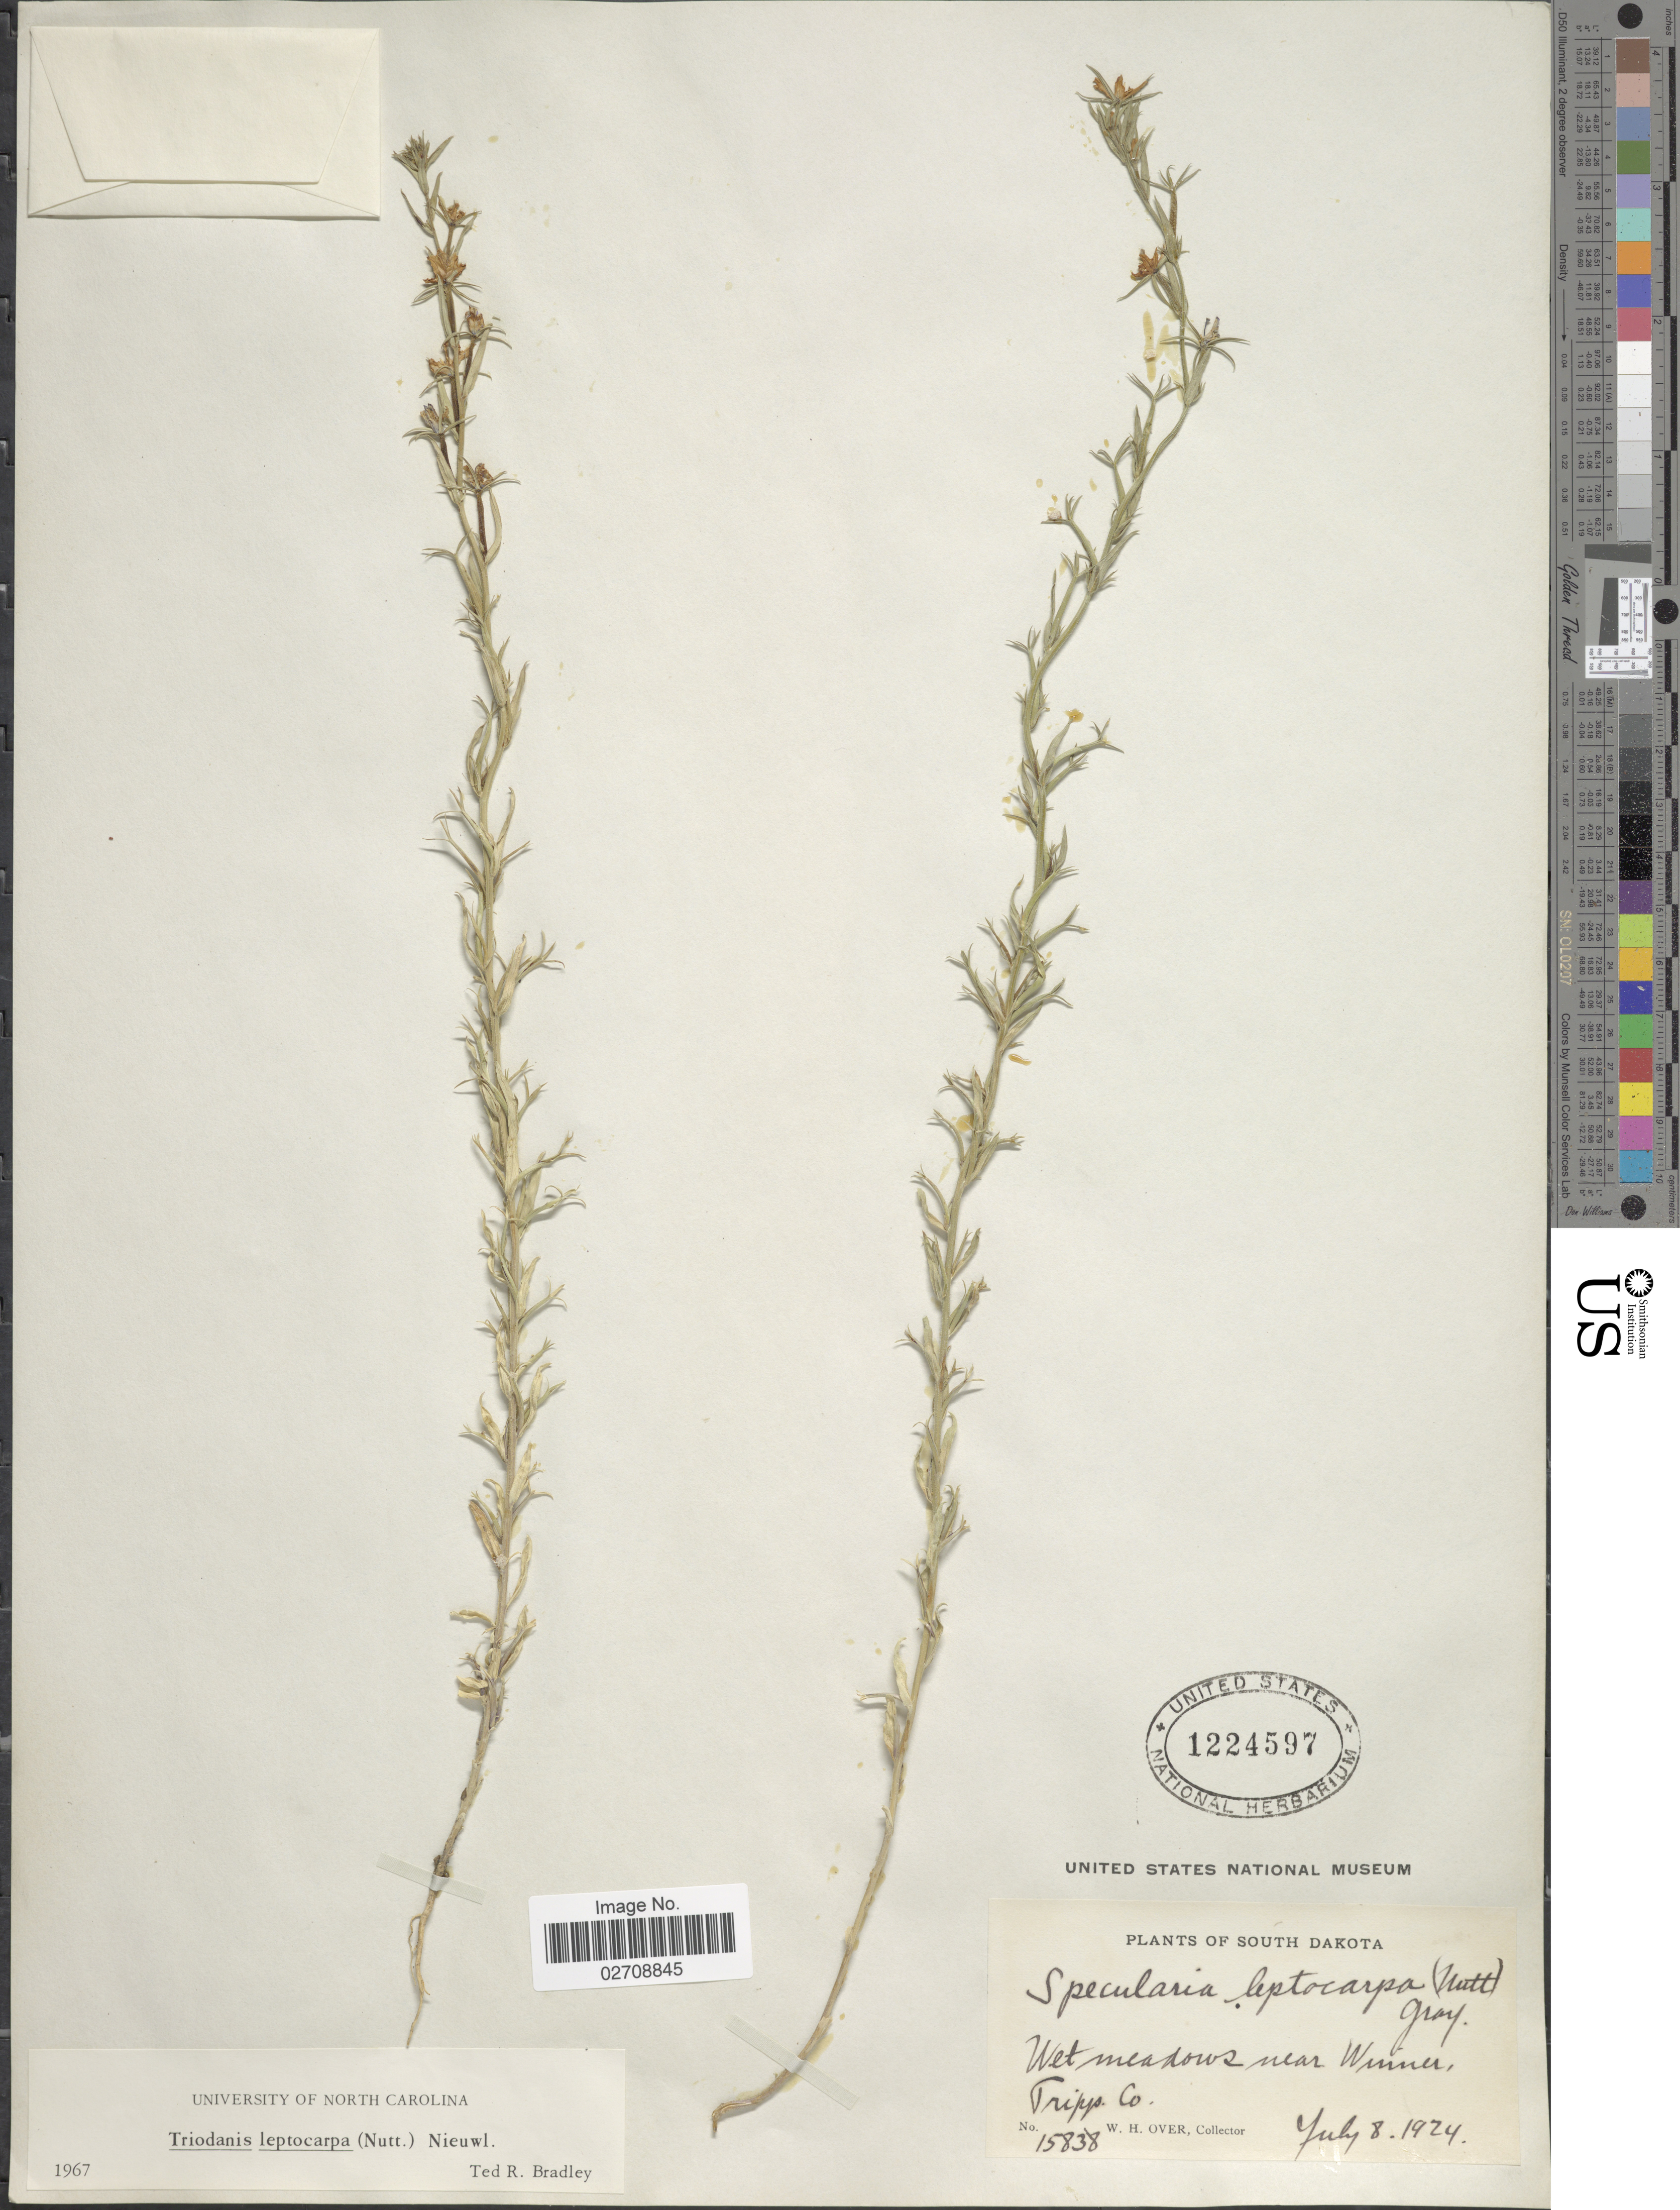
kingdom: Plantae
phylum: Tracheophyta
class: Magnoliopsida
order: Asterales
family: Campanulaceae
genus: Triodanis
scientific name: Triodanis leptocarpa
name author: Nieuwl.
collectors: W. Over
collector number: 15838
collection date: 1924-07-08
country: United States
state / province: South Dakota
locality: South Dakota, Wet meadows near Winner, Tripp Co.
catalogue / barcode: US 1224597